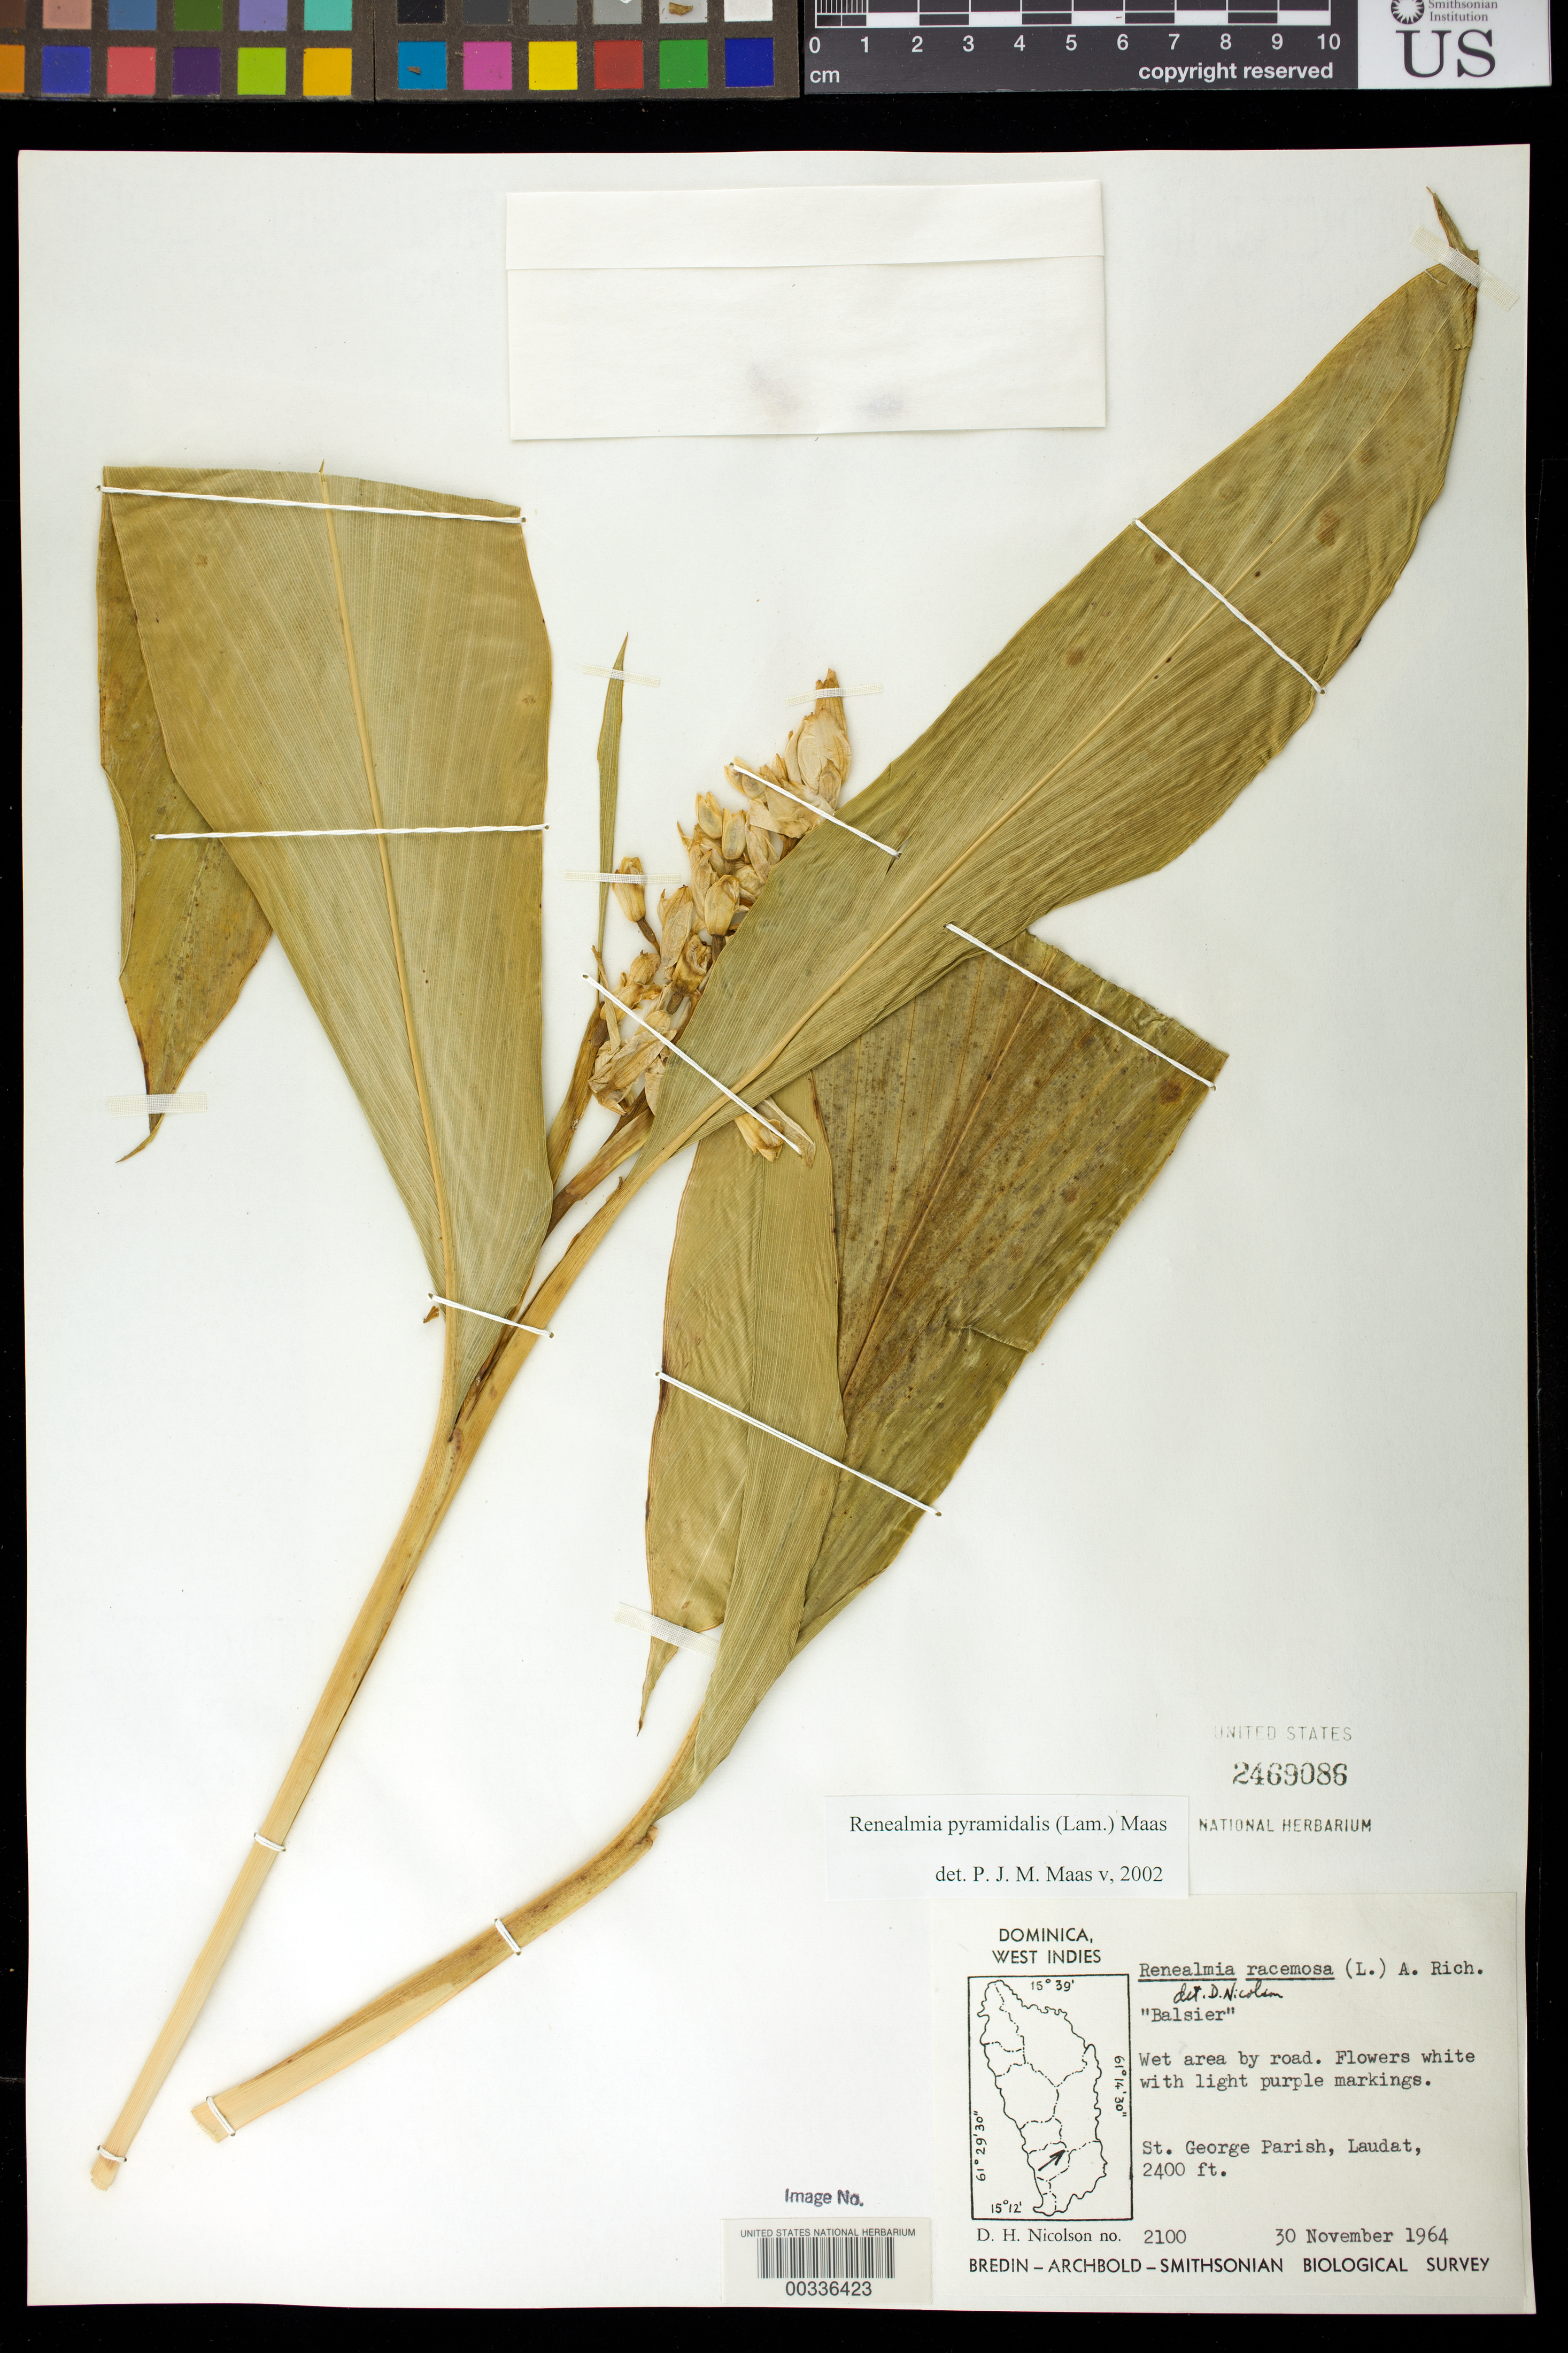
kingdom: Plantae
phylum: Tracheophyta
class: Liliopsida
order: Zingiberales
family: Zingiberaceae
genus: Renealmia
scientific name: Renealmia pyramidalis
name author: (Lam.) Maas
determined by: Maas, Paul J. M.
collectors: D. H. Nicolson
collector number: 2100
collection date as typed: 30 Nov 1964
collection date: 1964-11-30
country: Dominica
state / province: St. George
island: Dominica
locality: Laudat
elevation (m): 732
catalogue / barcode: US 2469086